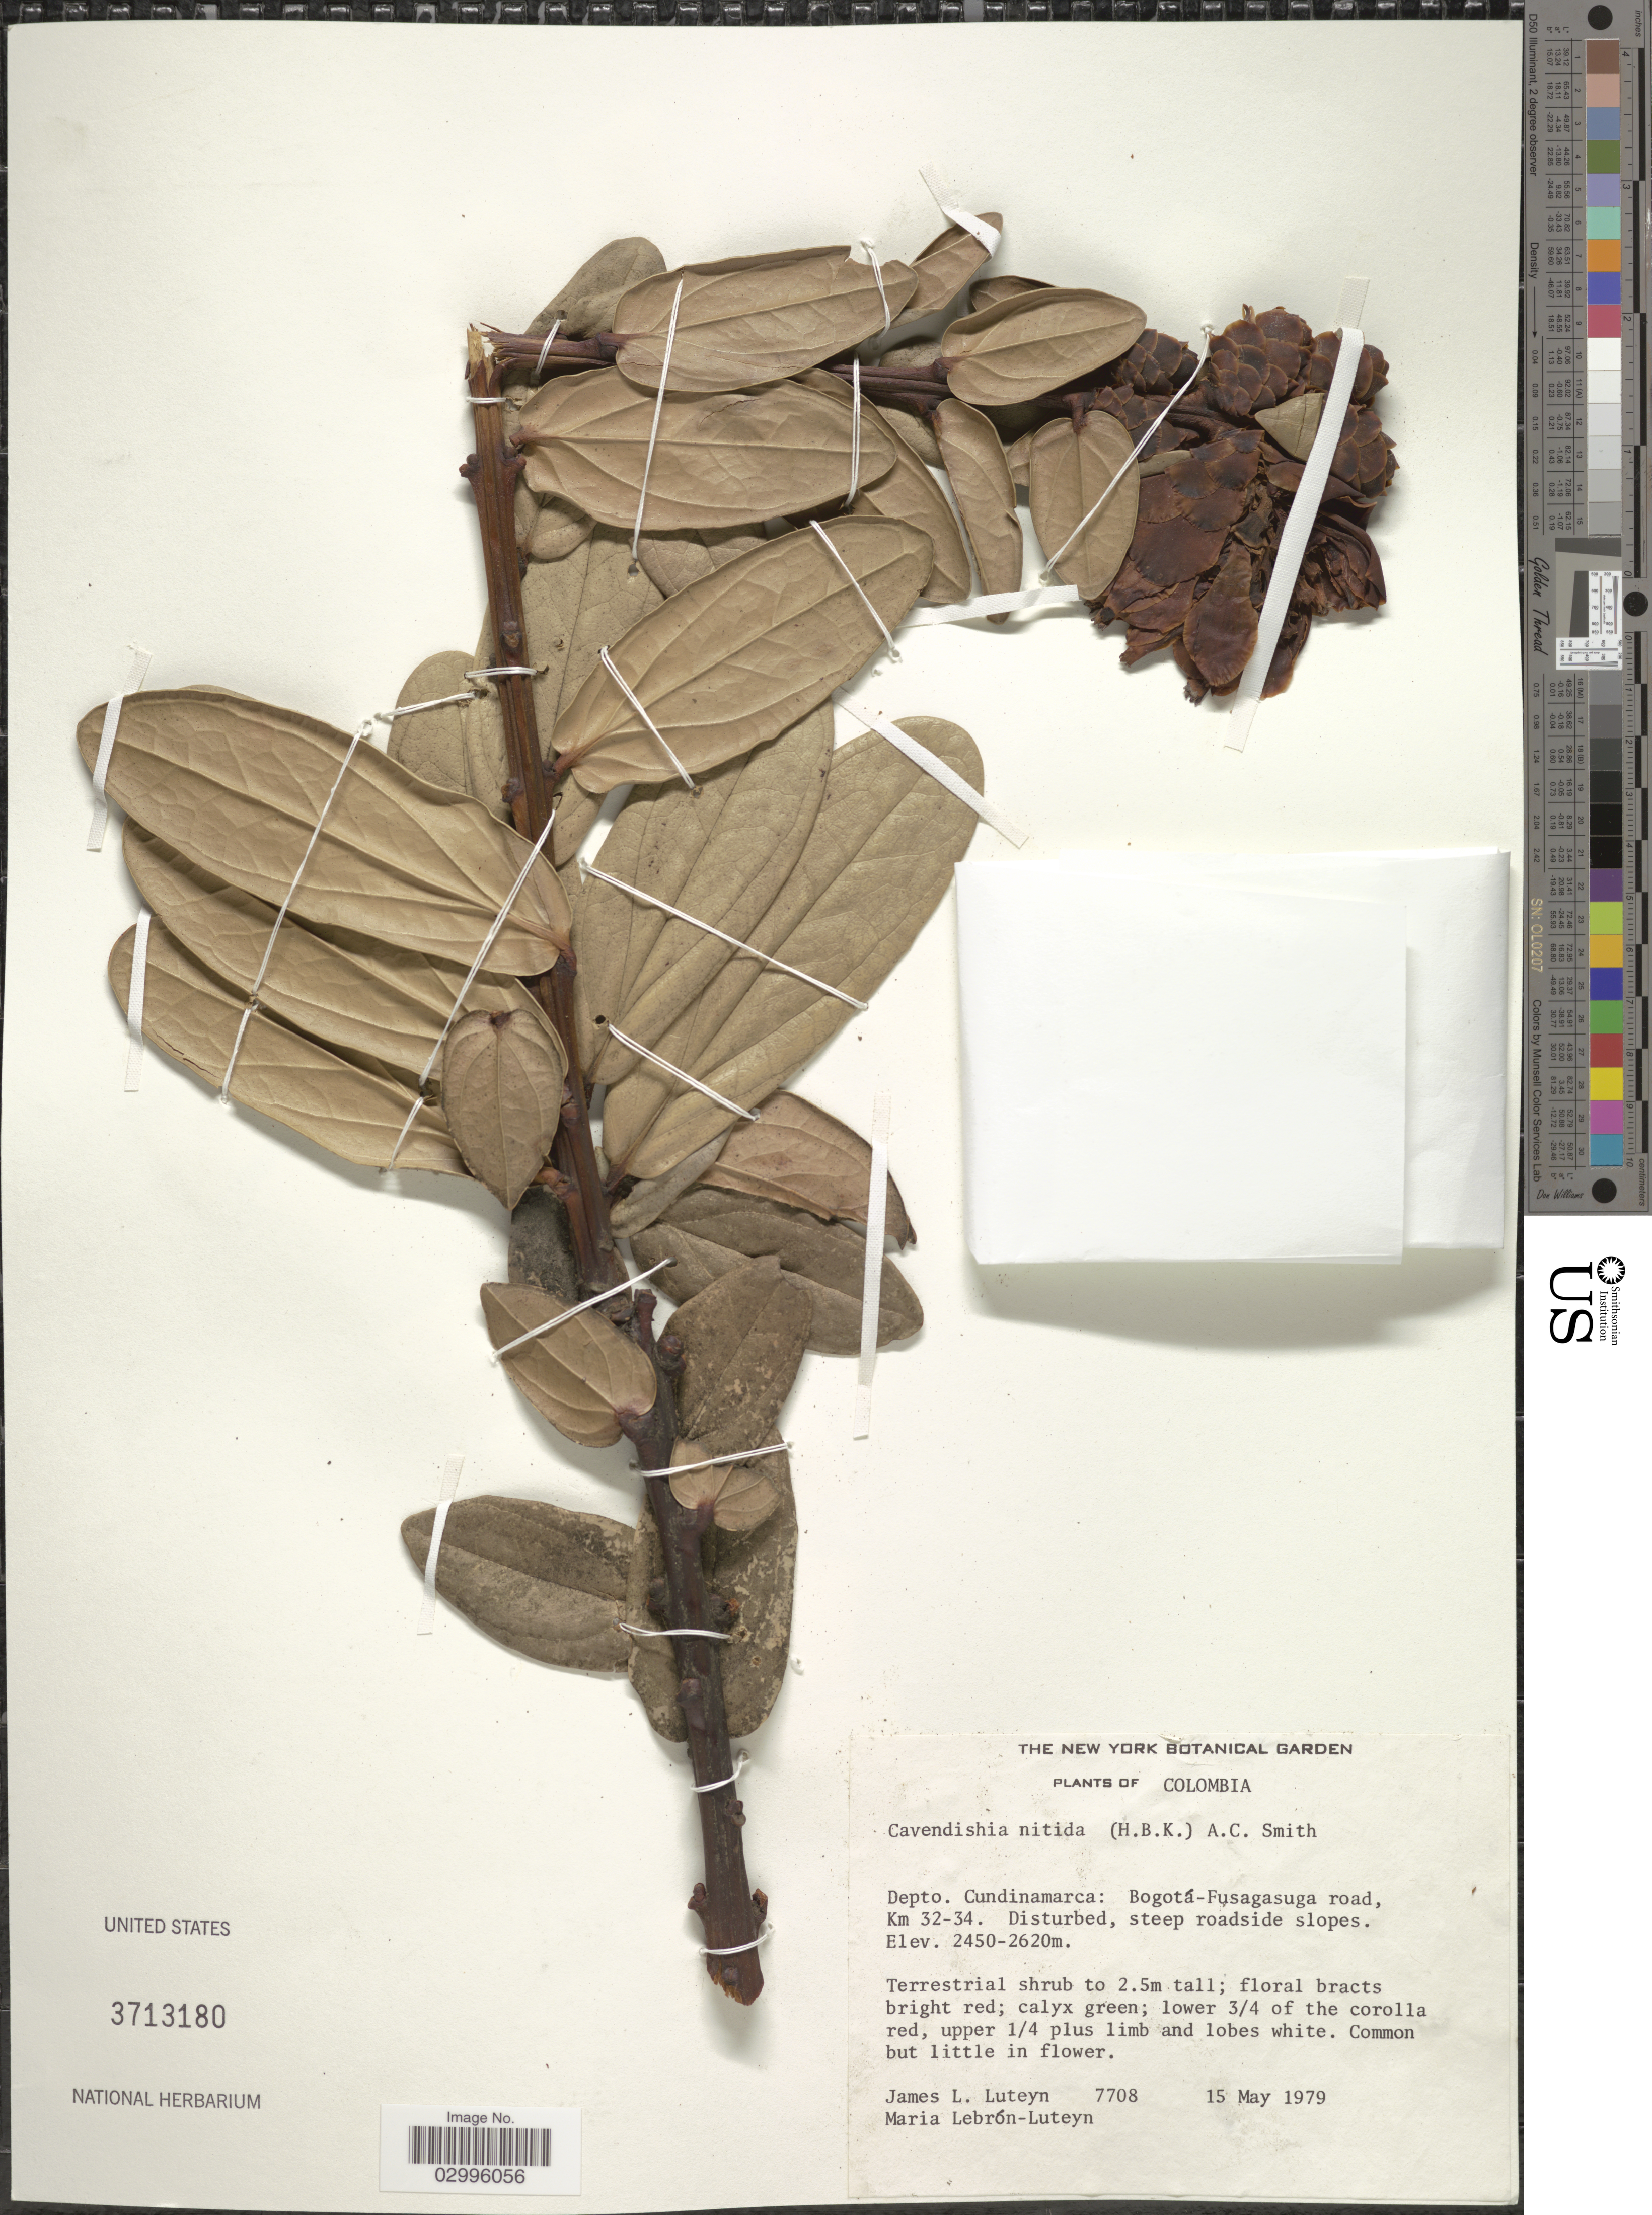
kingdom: Plantae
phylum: Tracheophyta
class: Magnoliopsida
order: Ericales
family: Ericaceae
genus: Cavendishia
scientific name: Cavendishia nitida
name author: (Kunth) A.C. Sm.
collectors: J. L. Luteyn & M. L. Lebrón-Luteyn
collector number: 7708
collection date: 1979-05-15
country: Colombia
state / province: Cundinamarca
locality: Depto. Cundinamarca: Bogotá-Fusagasuga road, Km 32-34.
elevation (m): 2450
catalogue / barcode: US 3713180